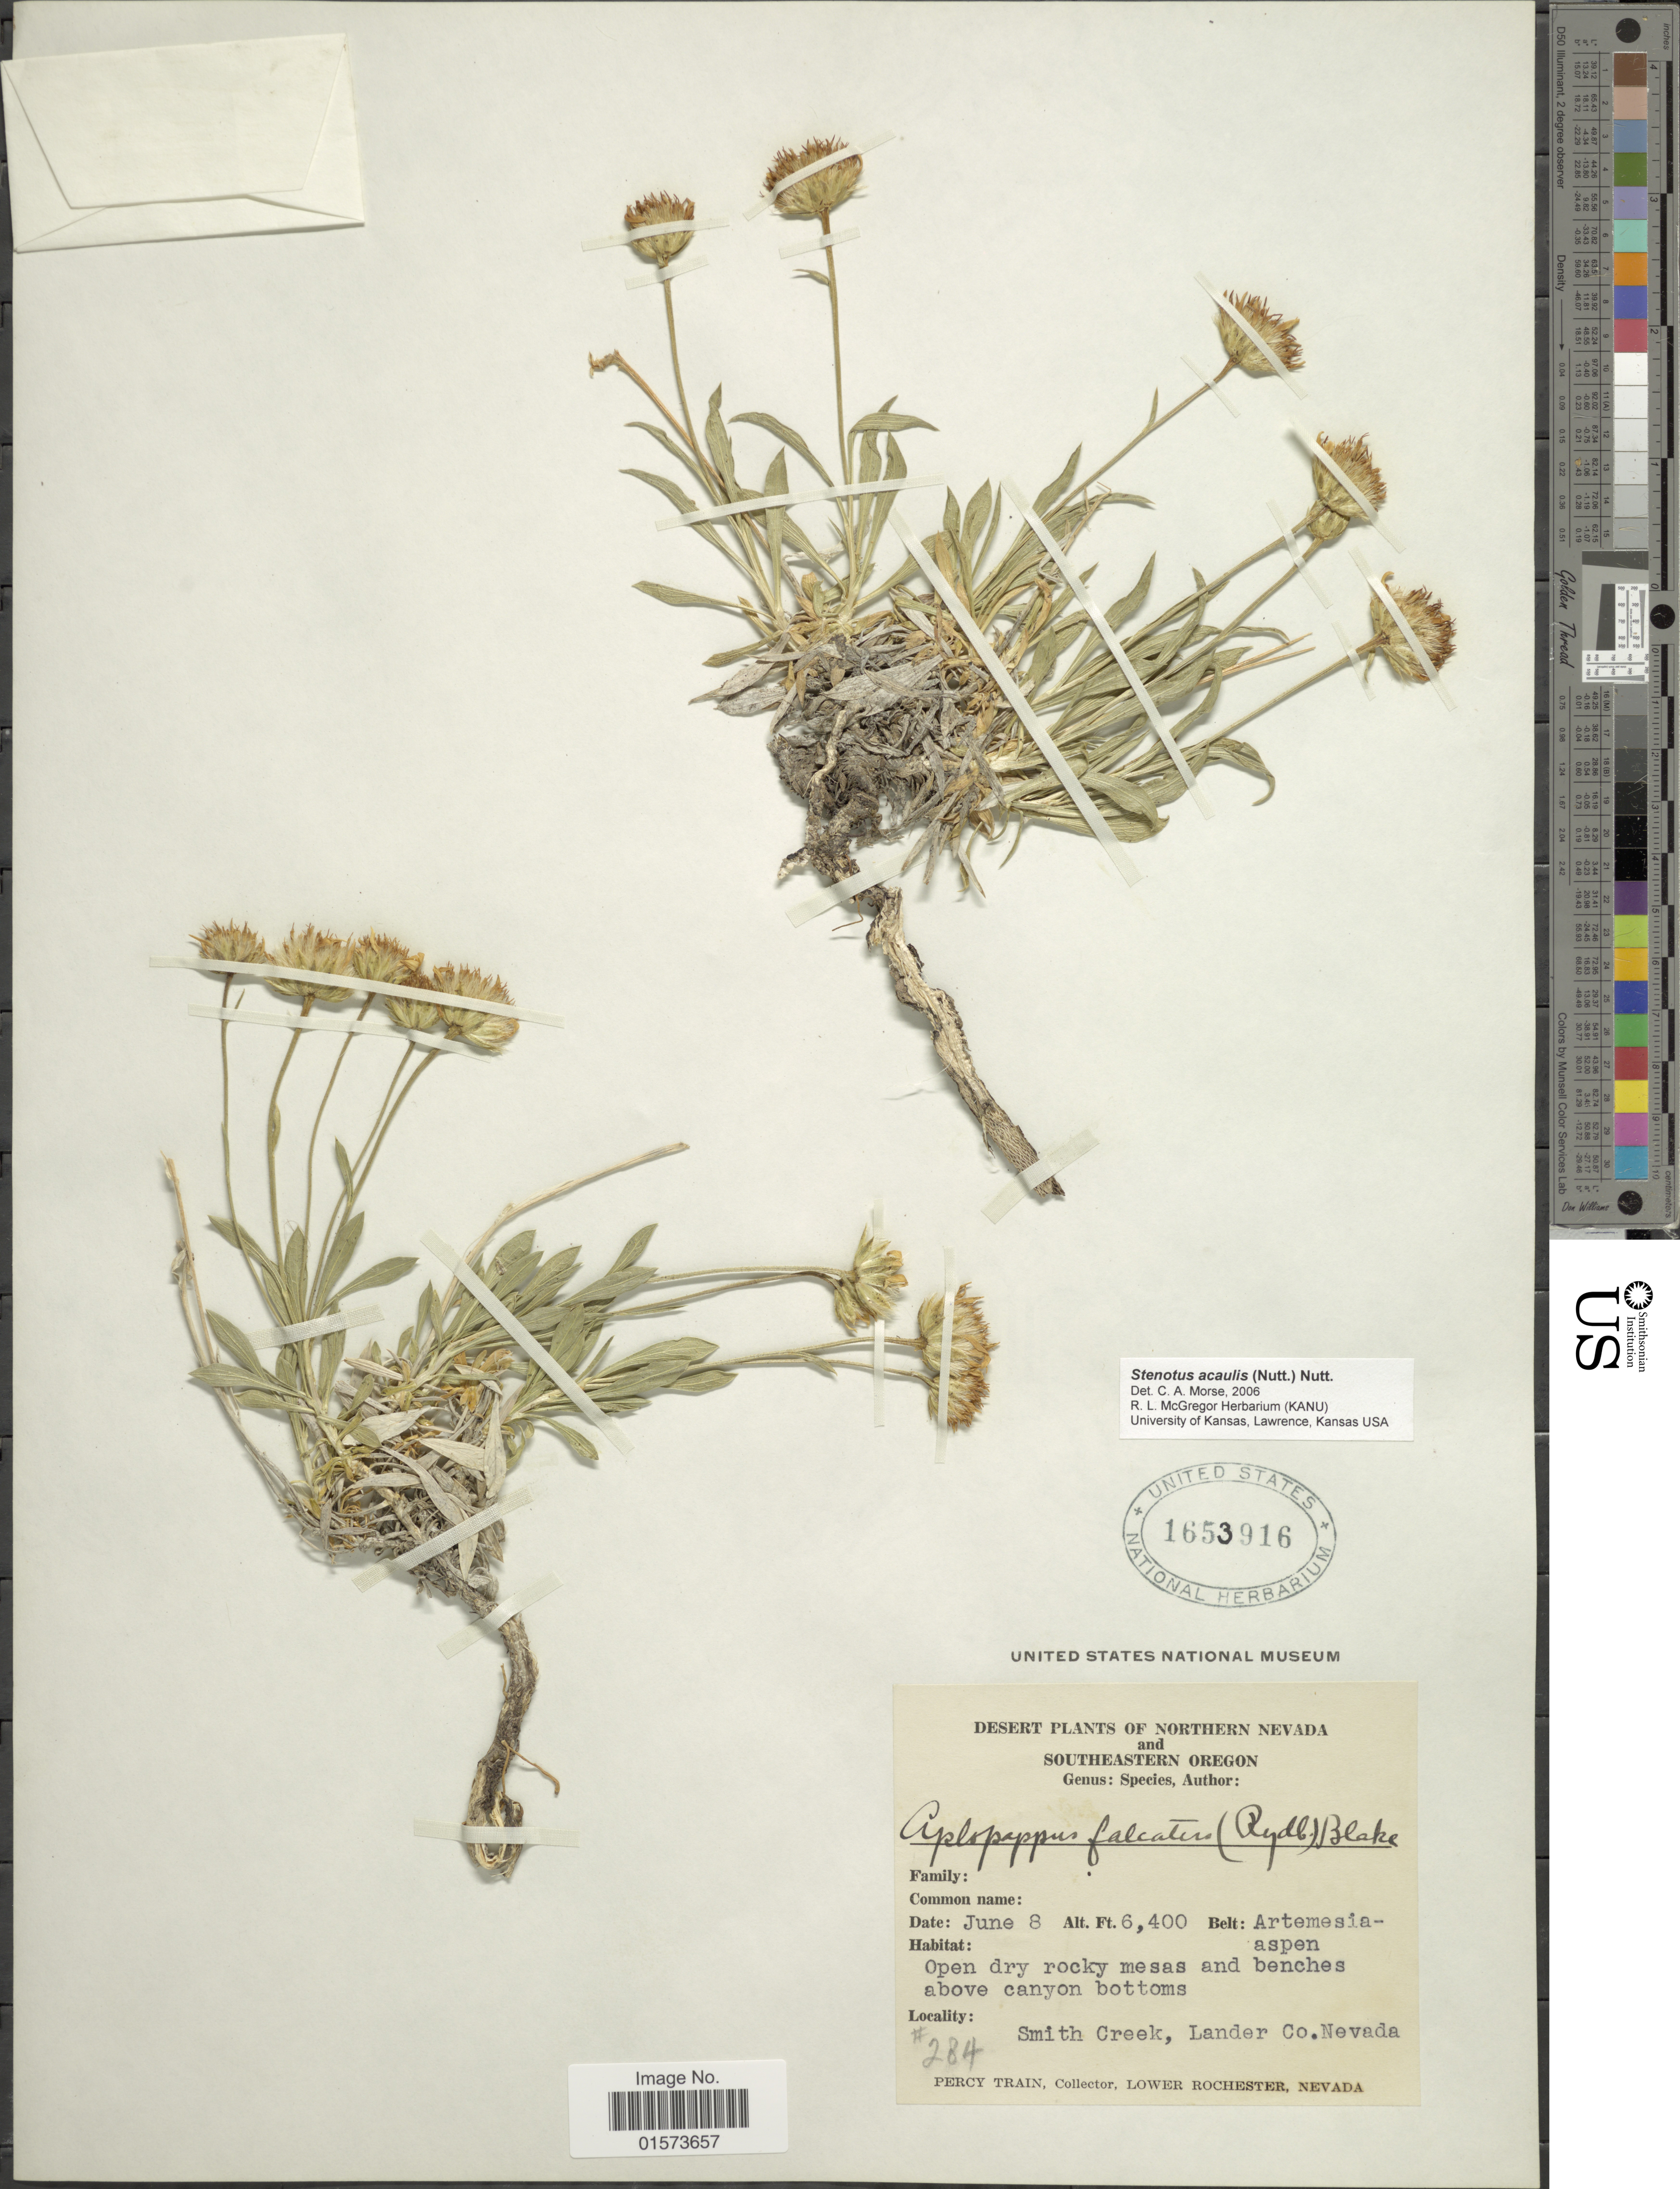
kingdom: Plantae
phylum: Tracheophyta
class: Magnoliopsida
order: Asterales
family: Asteraceae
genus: Stenotus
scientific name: Stenotus acaulis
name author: (Nutt.) Nutt.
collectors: P. Train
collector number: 284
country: United States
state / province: Nevada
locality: Desert plants of Northern Nevada and Southeastern Oregon, open dry rocky measa and beches above canyon bottoms, Smith Creek, Lander Co.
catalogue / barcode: US 1653916